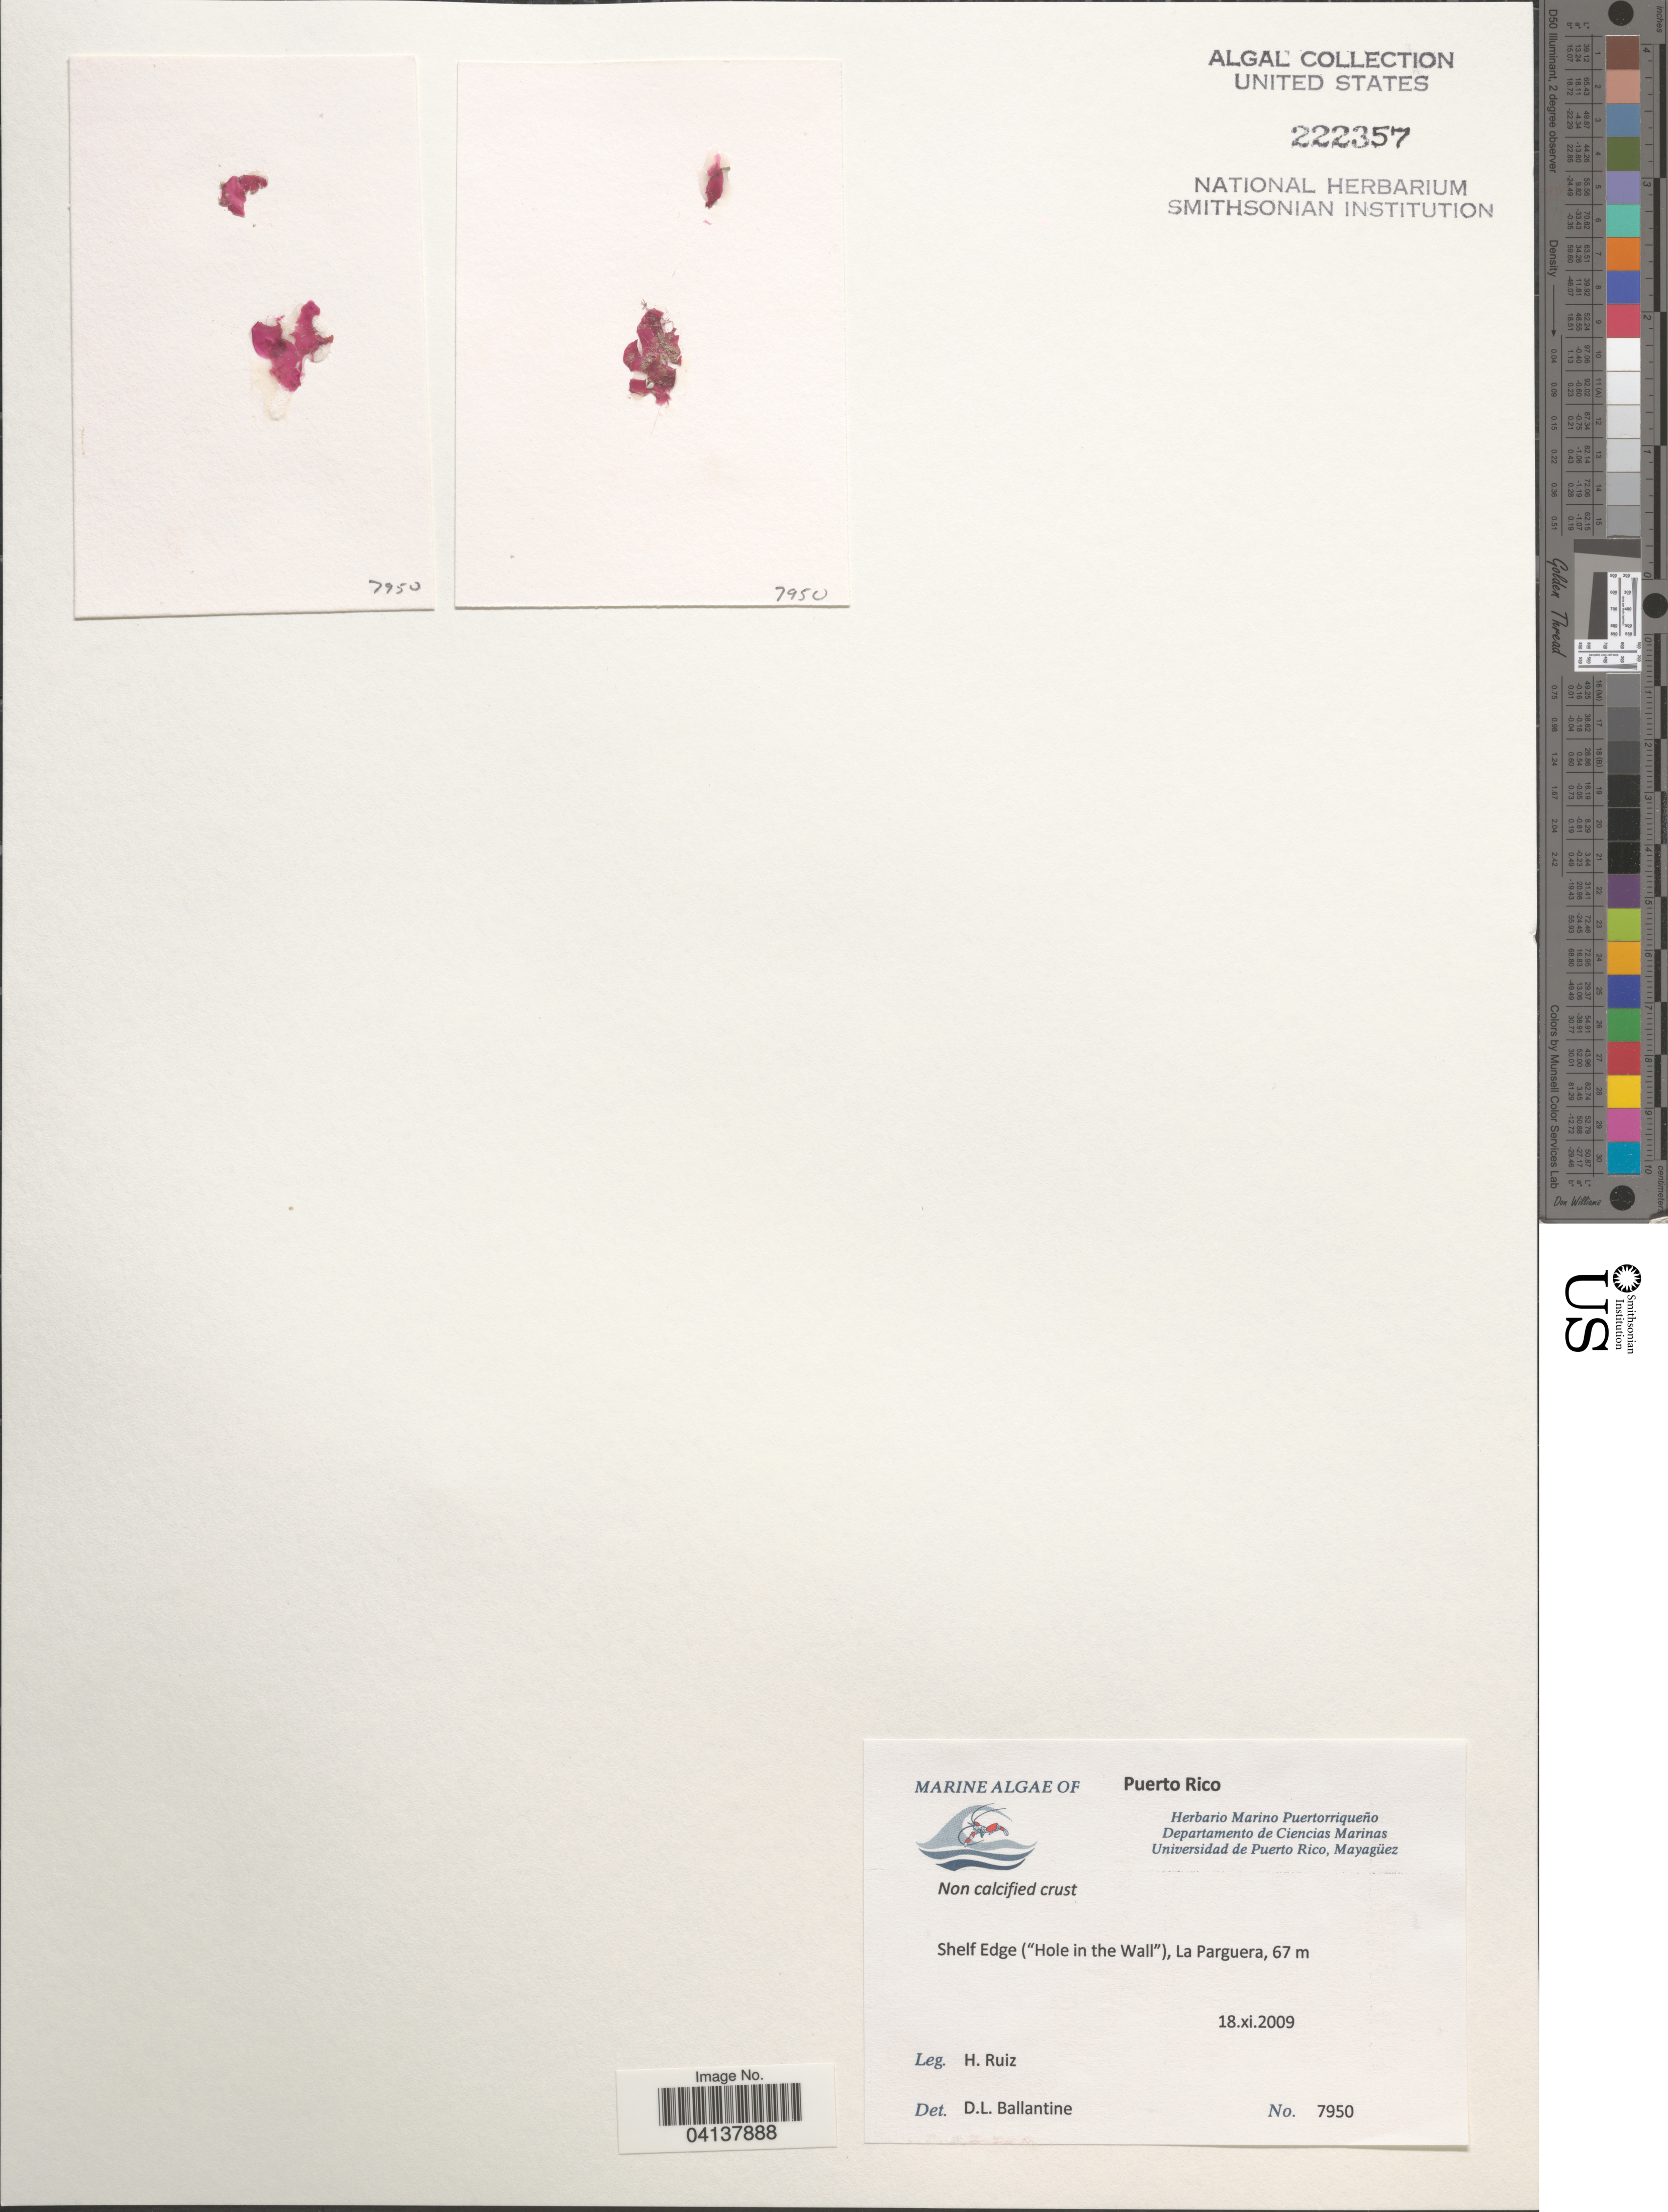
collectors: H. Ruiz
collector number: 7950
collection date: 2009-11-18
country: Puerto Rico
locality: Shelf Edge ("Hole in the Wall"), La Parguera.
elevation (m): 67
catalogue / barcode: US 222357